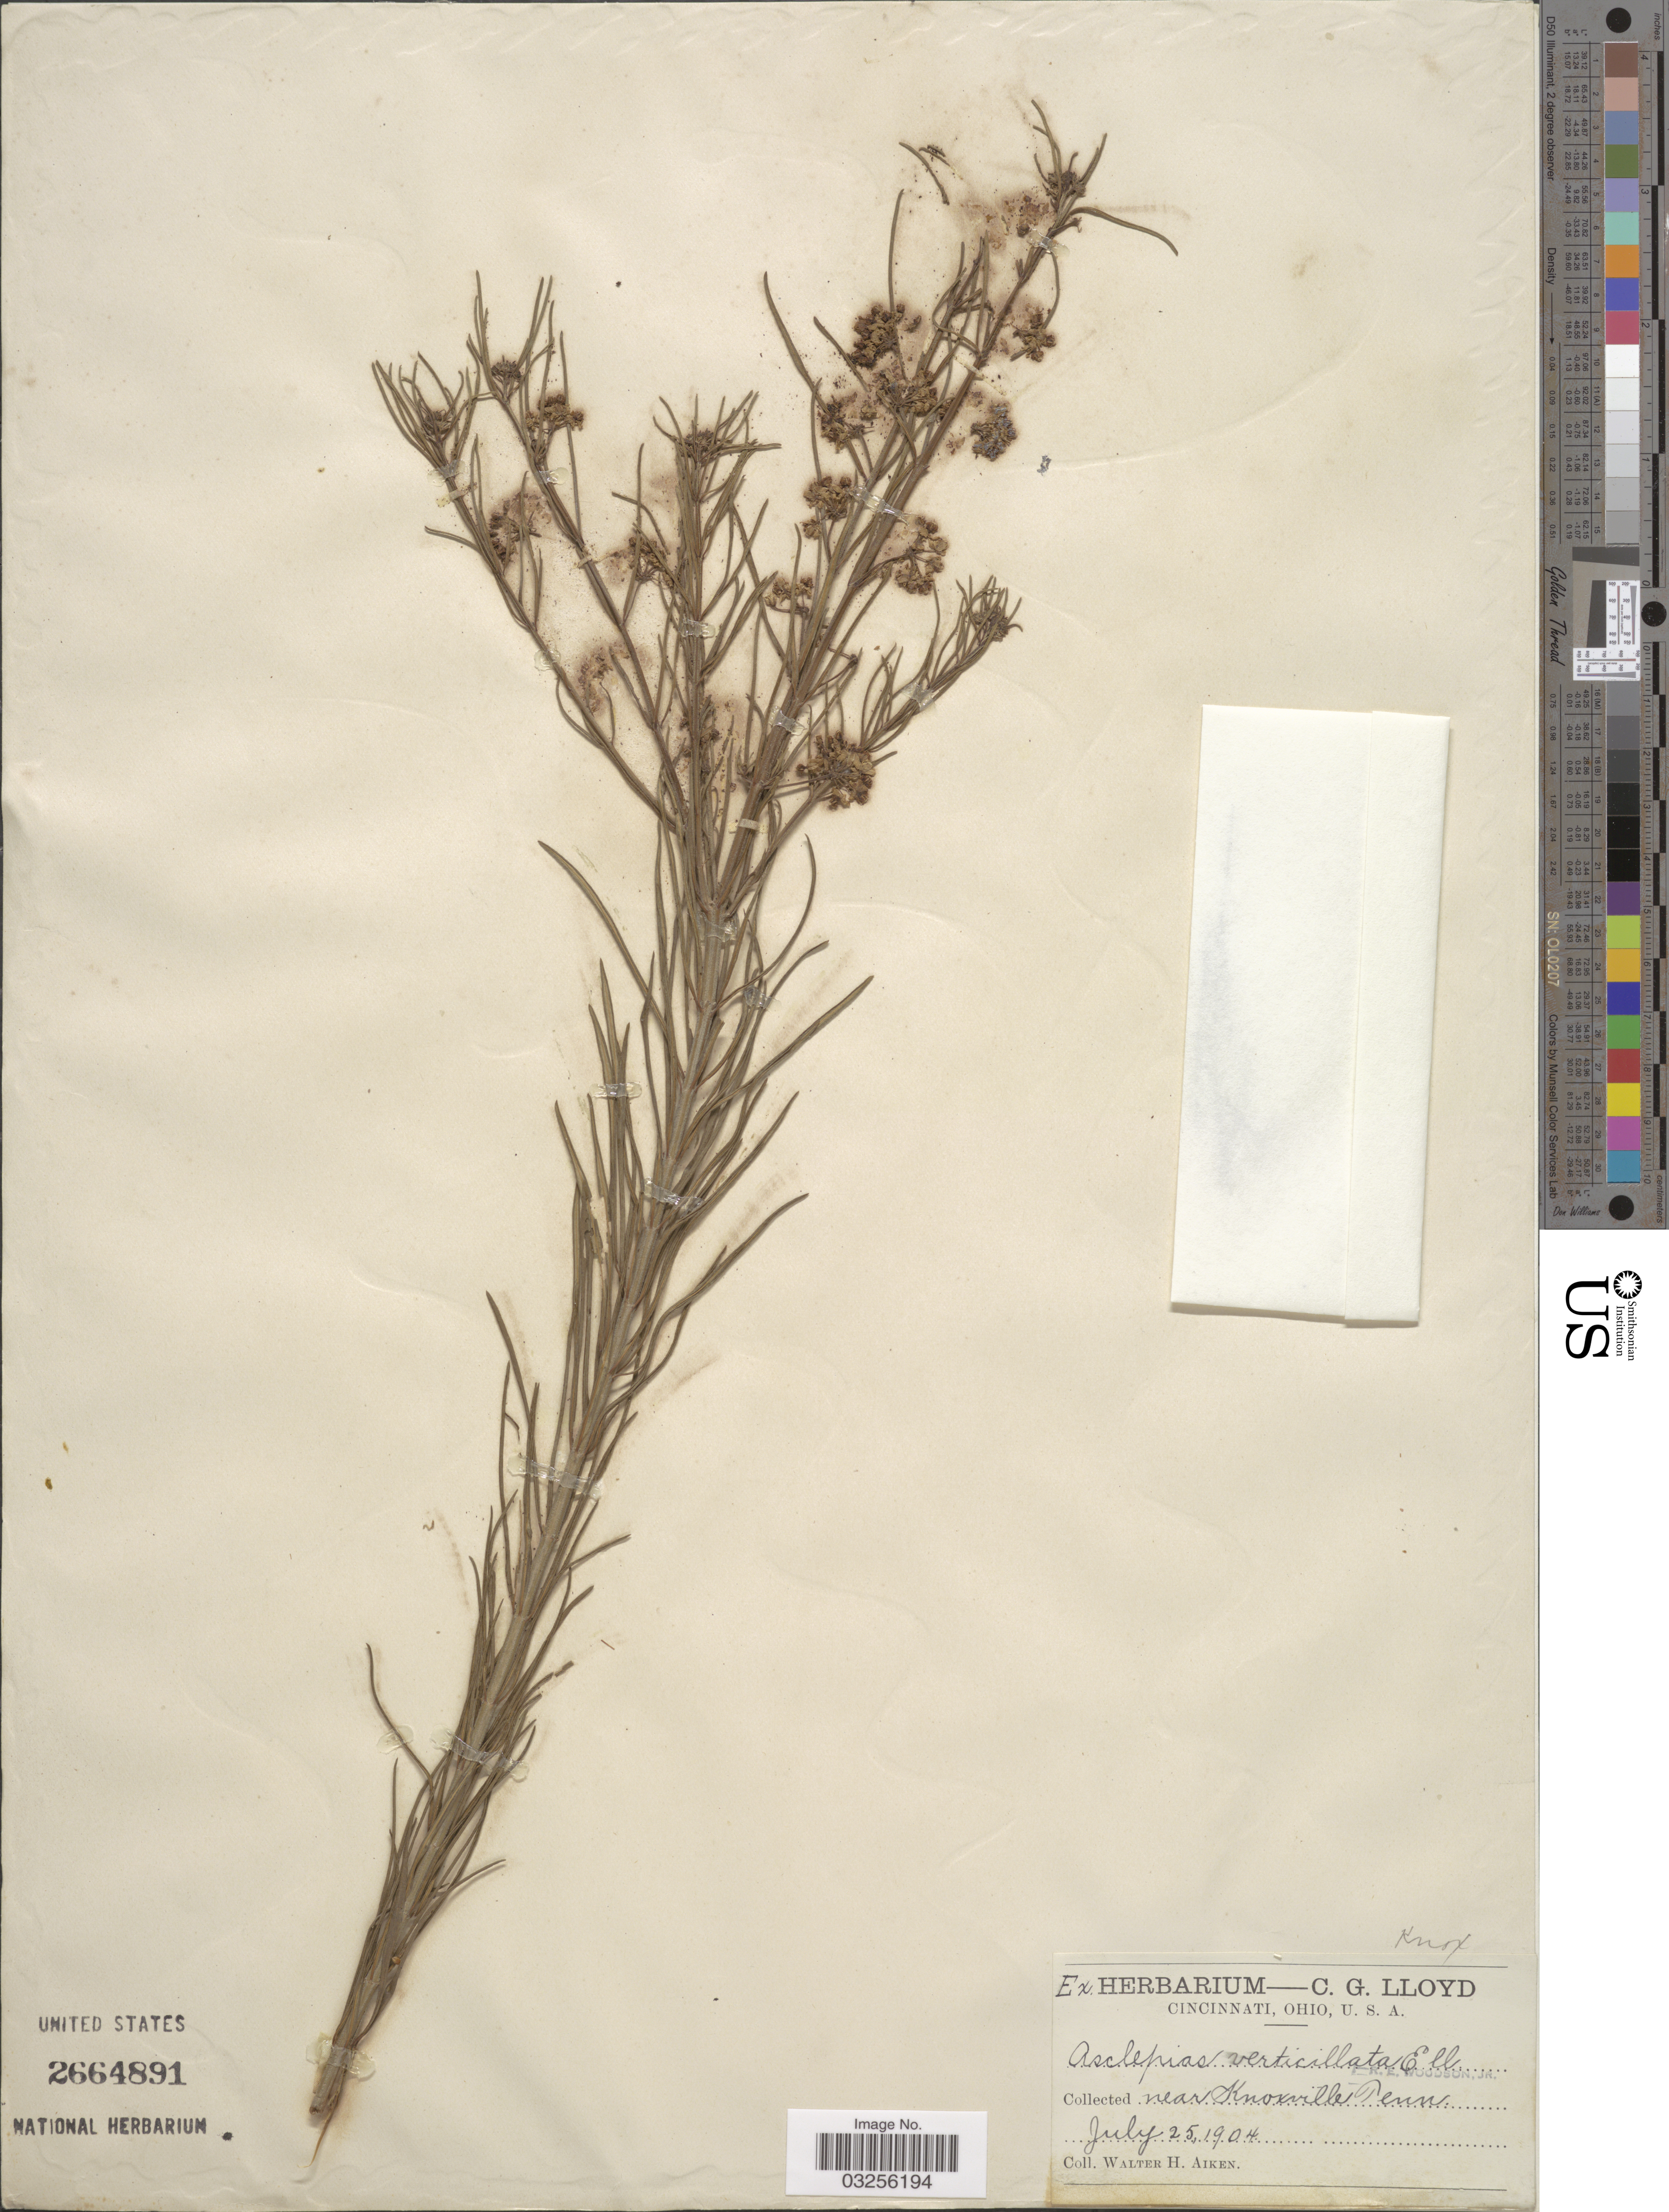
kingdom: Plantae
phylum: Tracheophyta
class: Magnoliopsida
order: Gentianales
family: Apocynaceae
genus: Asclepias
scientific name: Asclepias verticillata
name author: L.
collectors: W. Aiken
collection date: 1904-07-25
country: United States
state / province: Tennessee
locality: Near Knoxville.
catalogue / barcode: US 2664891